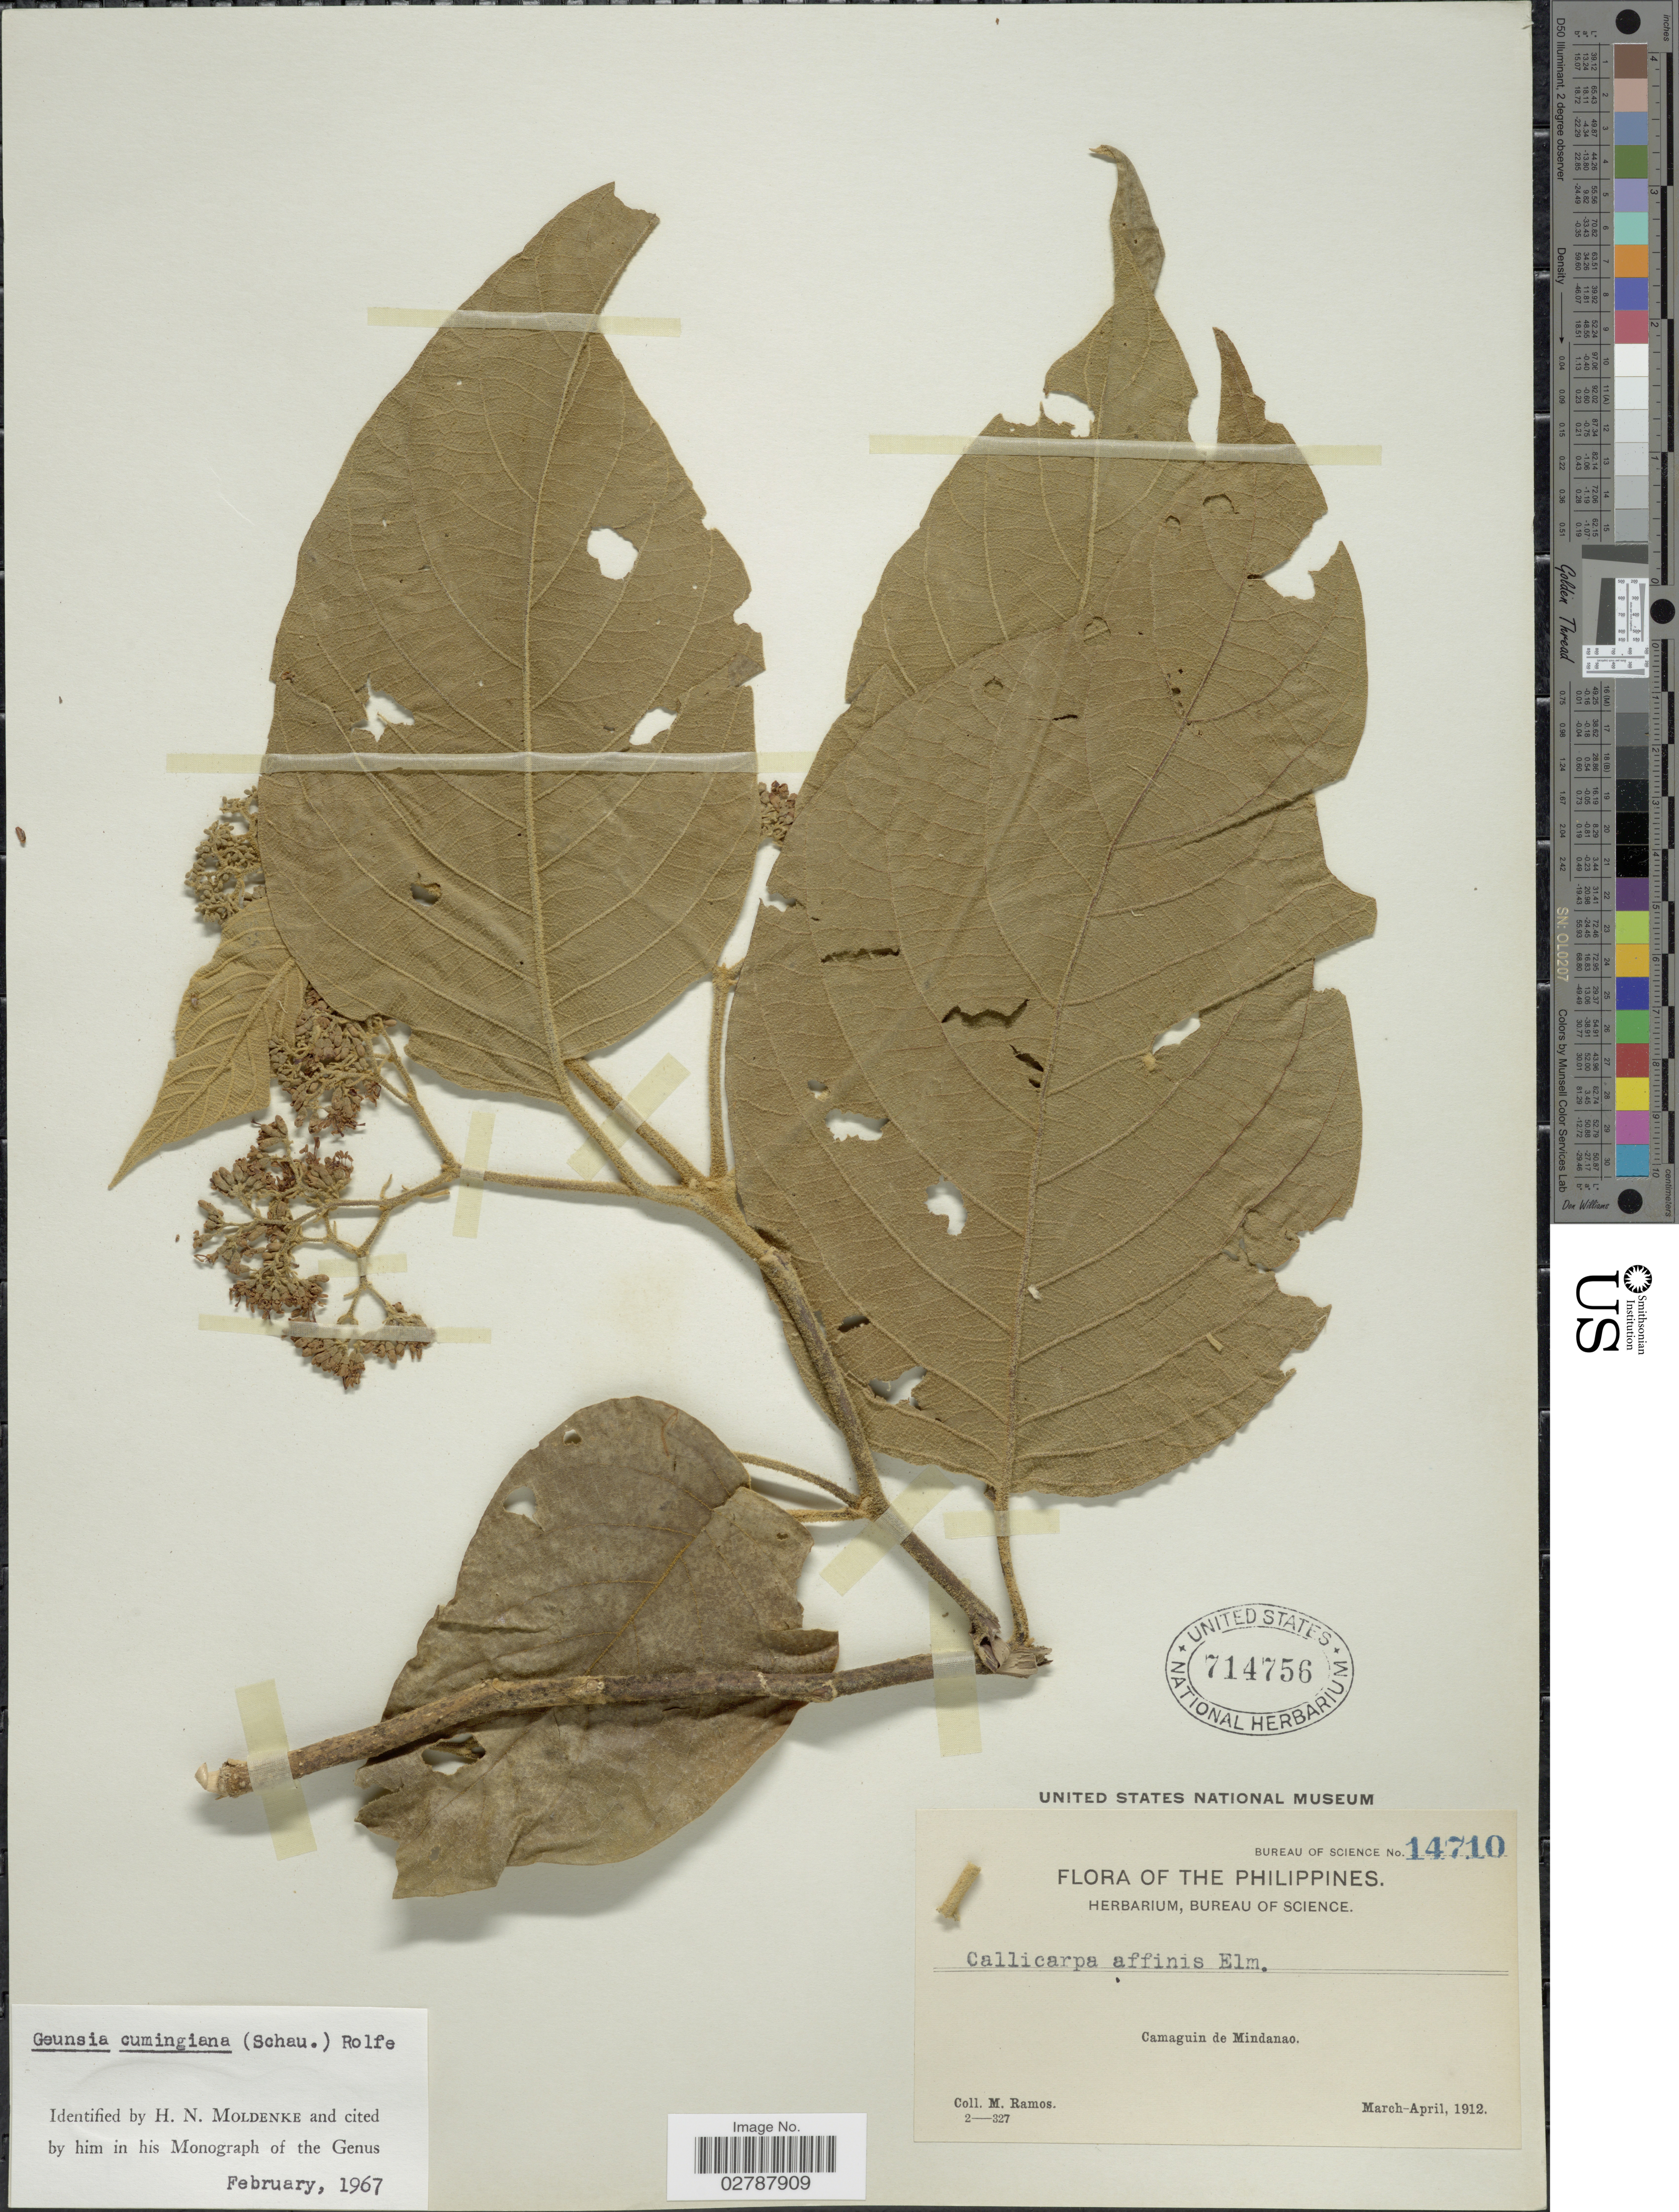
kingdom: Plantae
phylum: Tracheophyta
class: Magnoliopsida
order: Lamiales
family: Lamiaceae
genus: Callicarpa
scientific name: Callicarpa cumingiana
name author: Schauer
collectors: M. Ramos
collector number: Bureau of Science14710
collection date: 1912-03/1912-04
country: Philippines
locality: Camaguin de Mindanao.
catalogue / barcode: US 714756